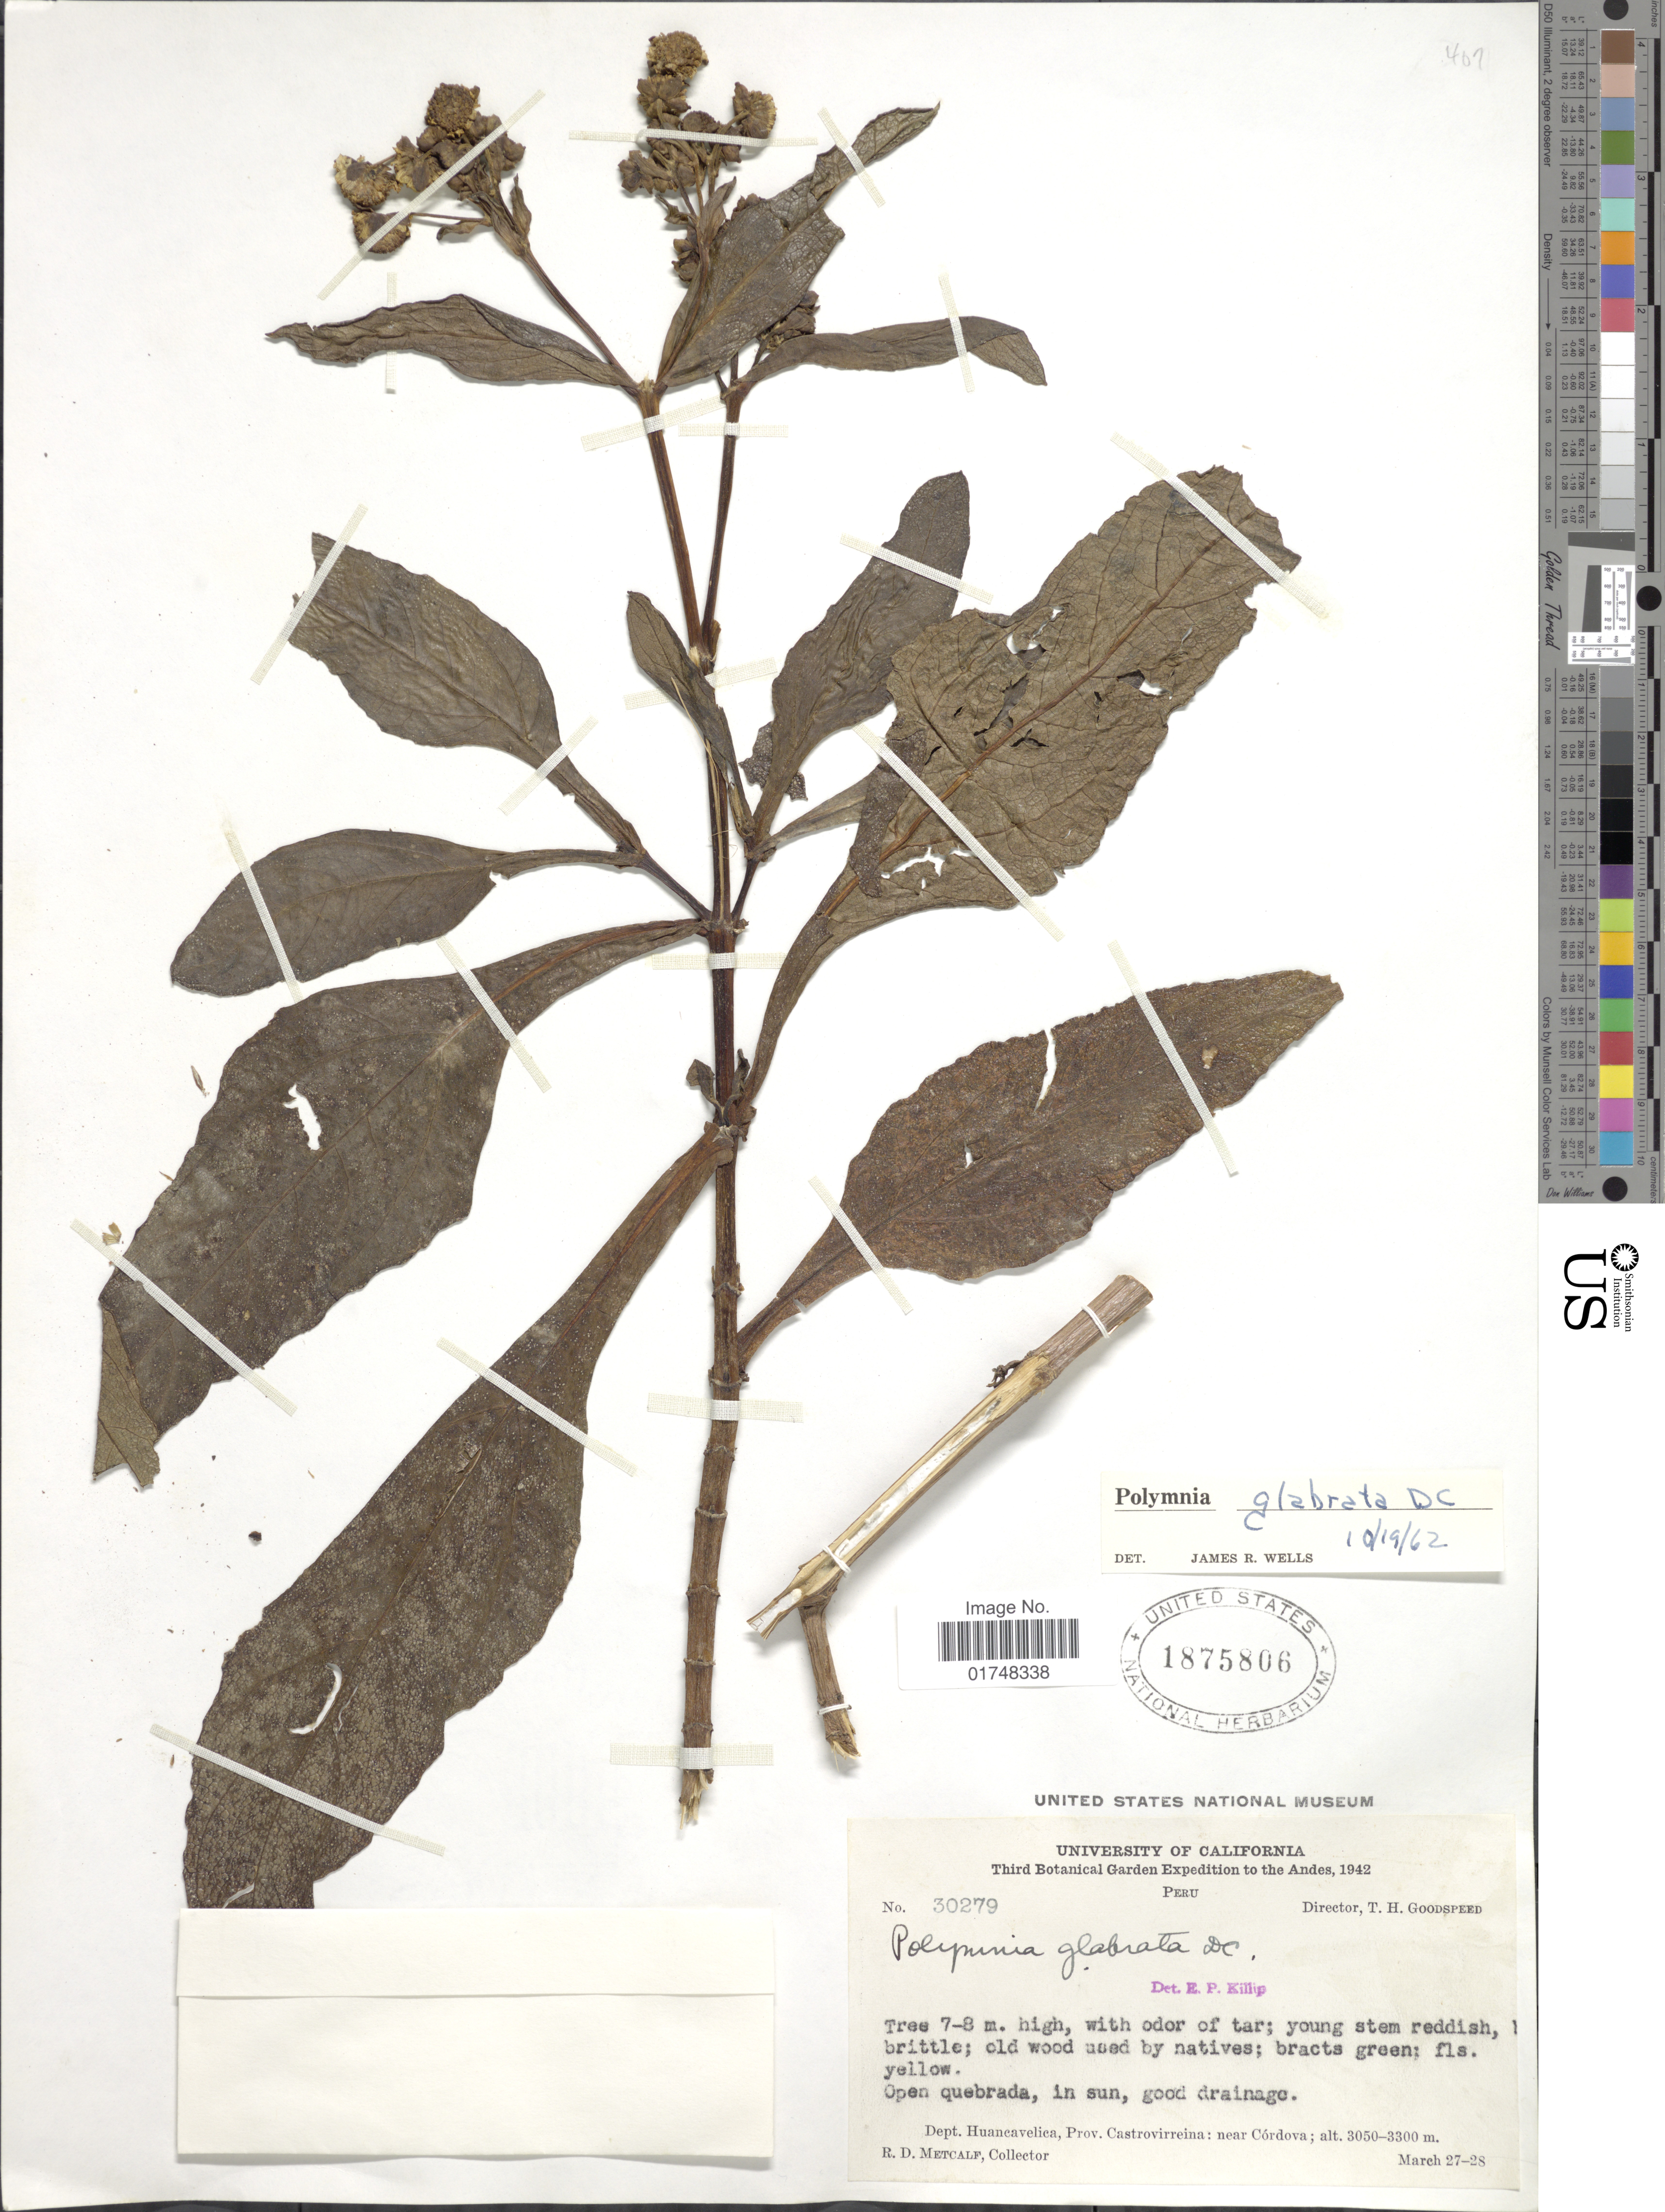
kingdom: Plantae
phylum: Tracheophyta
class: Magnoliopsida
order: Asterales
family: Asteraceae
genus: Smallanthus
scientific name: Smallanthus glabratus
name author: (DC.) H. Rob.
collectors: R. D. Metcalf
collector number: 30279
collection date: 1942-03-27/1942-03-28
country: Peru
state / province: Huancavelica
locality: Andes, Prov. Castrovirreina, near Cordova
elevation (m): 3050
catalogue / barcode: US 1875806